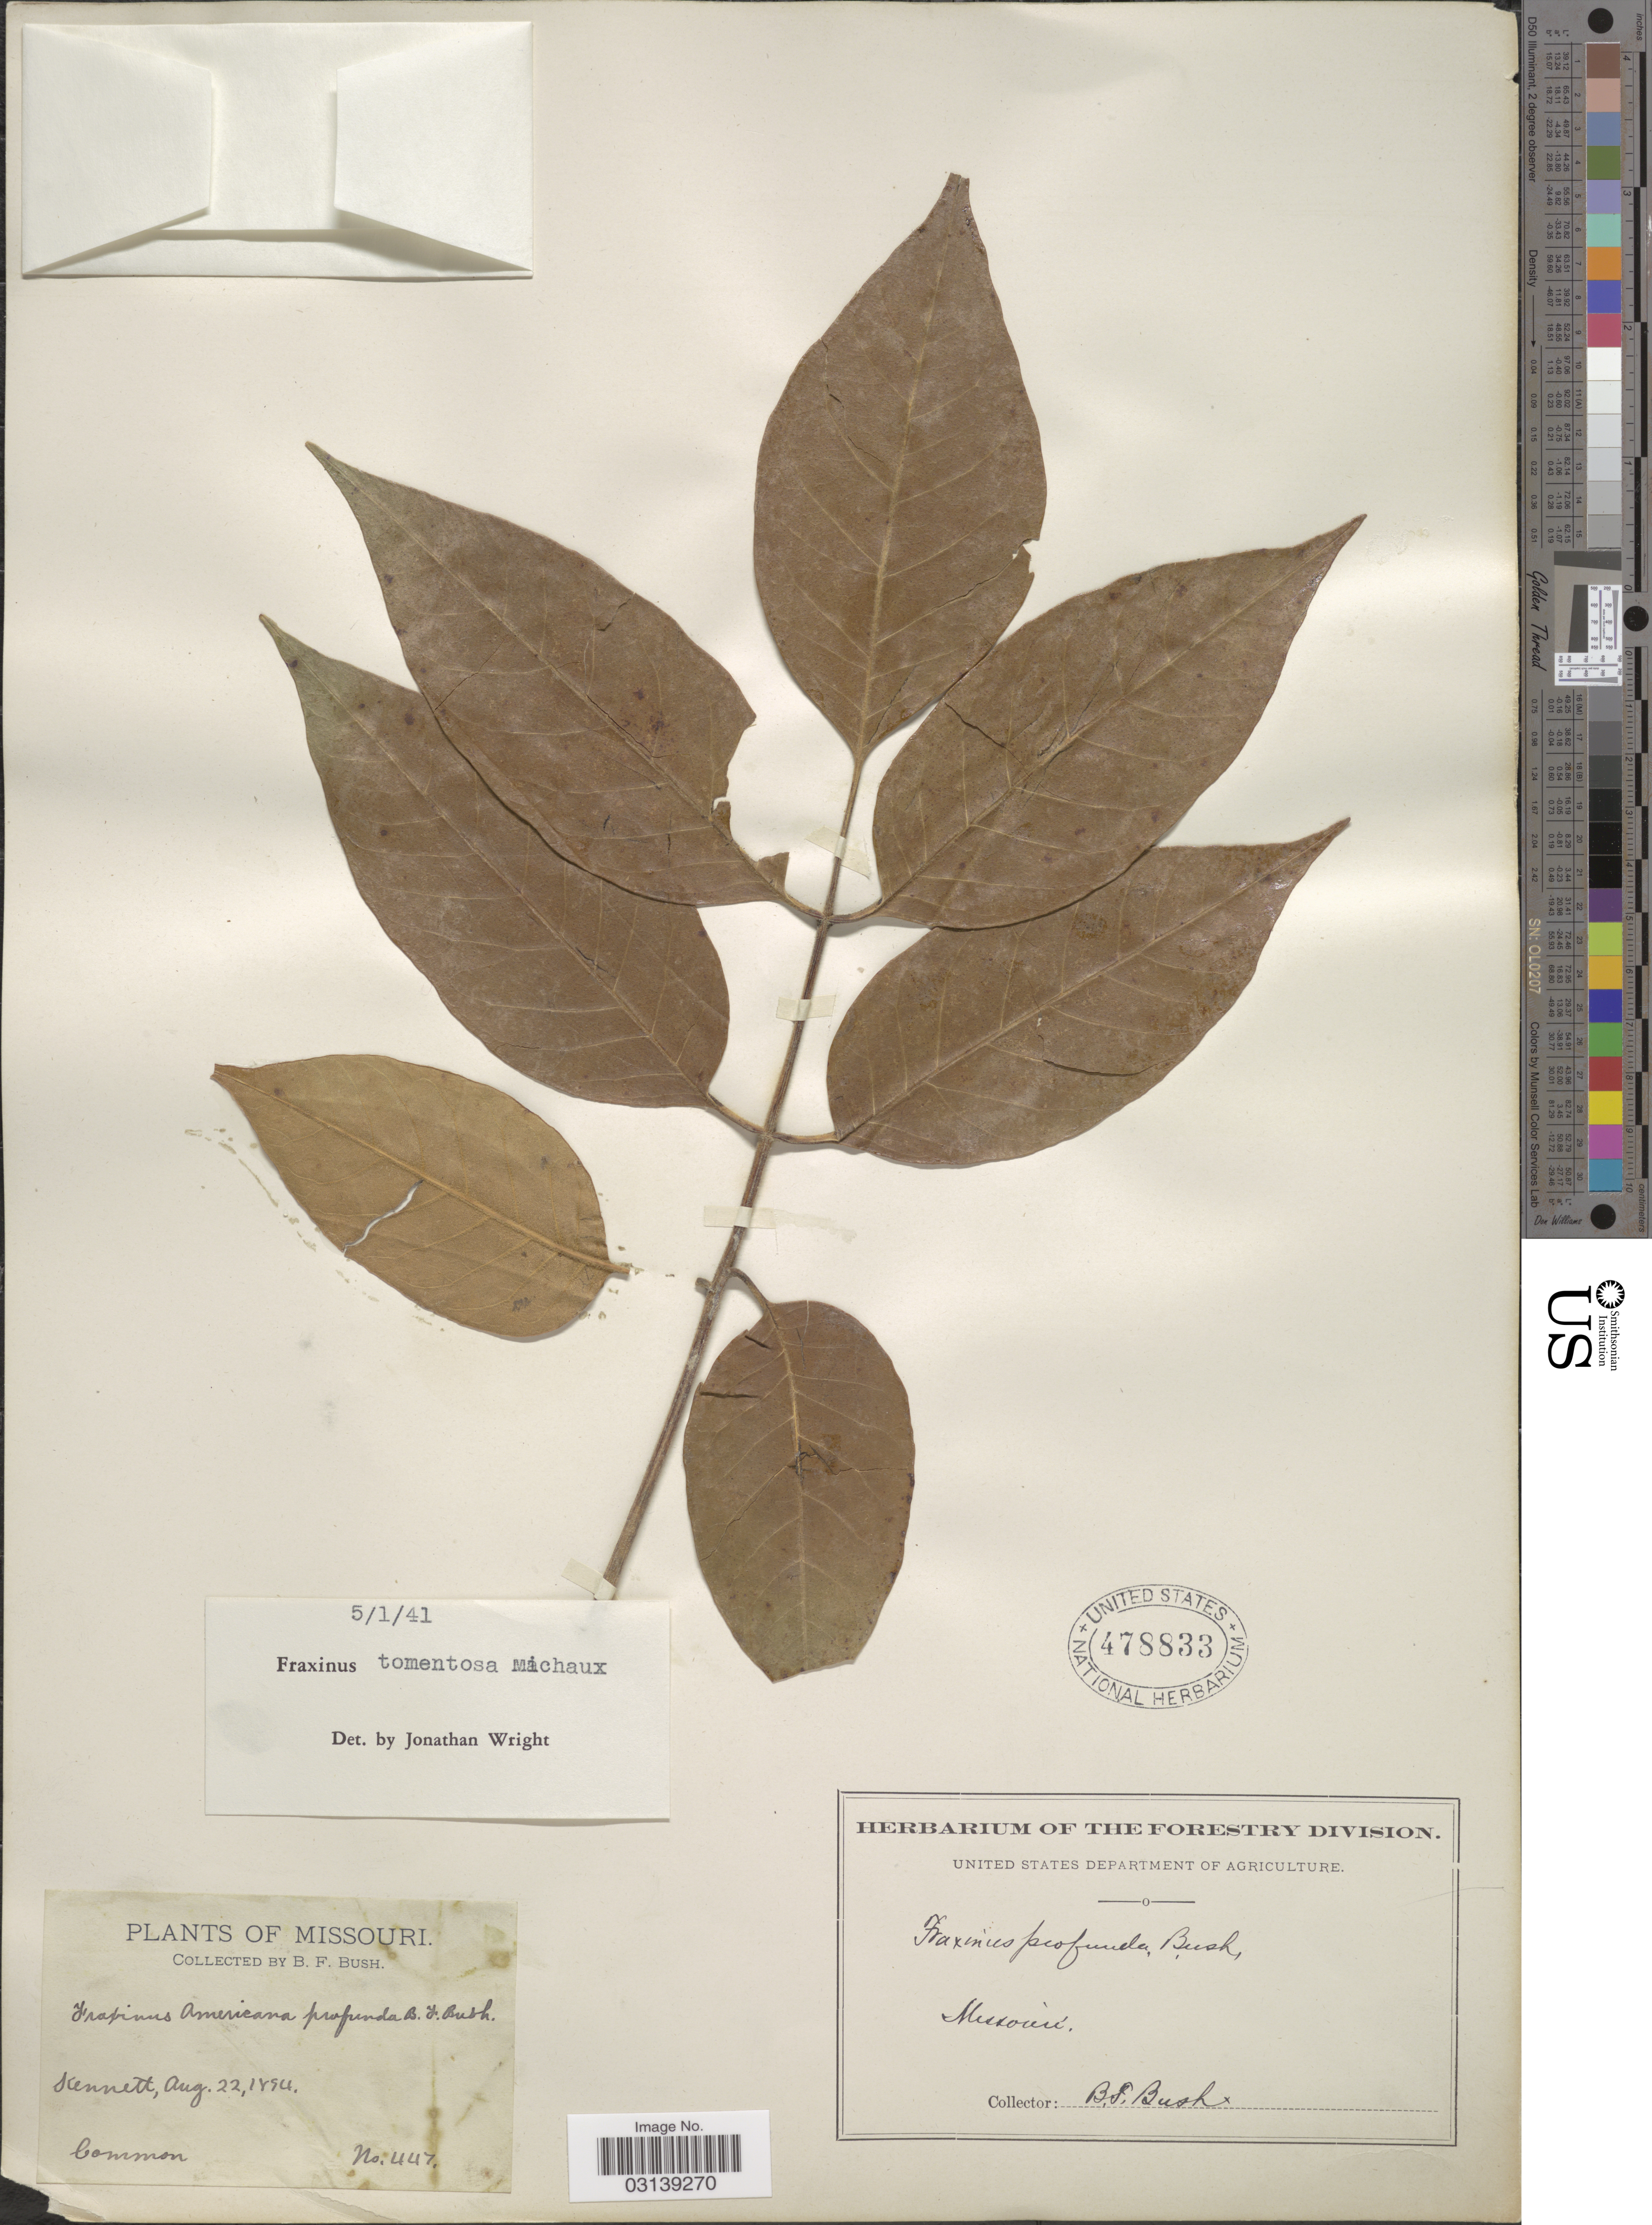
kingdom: Plantae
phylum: Tracheophyta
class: Magnoliopsida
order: Lamiales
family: Oleaceae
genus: Fraxinus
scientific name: Fraxinus profunda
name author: (Bush) Bush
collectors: B. F. Bush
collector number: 447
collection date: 1894-08-22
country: United States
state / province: Missouri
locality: Kennett.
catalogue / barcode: US 478833